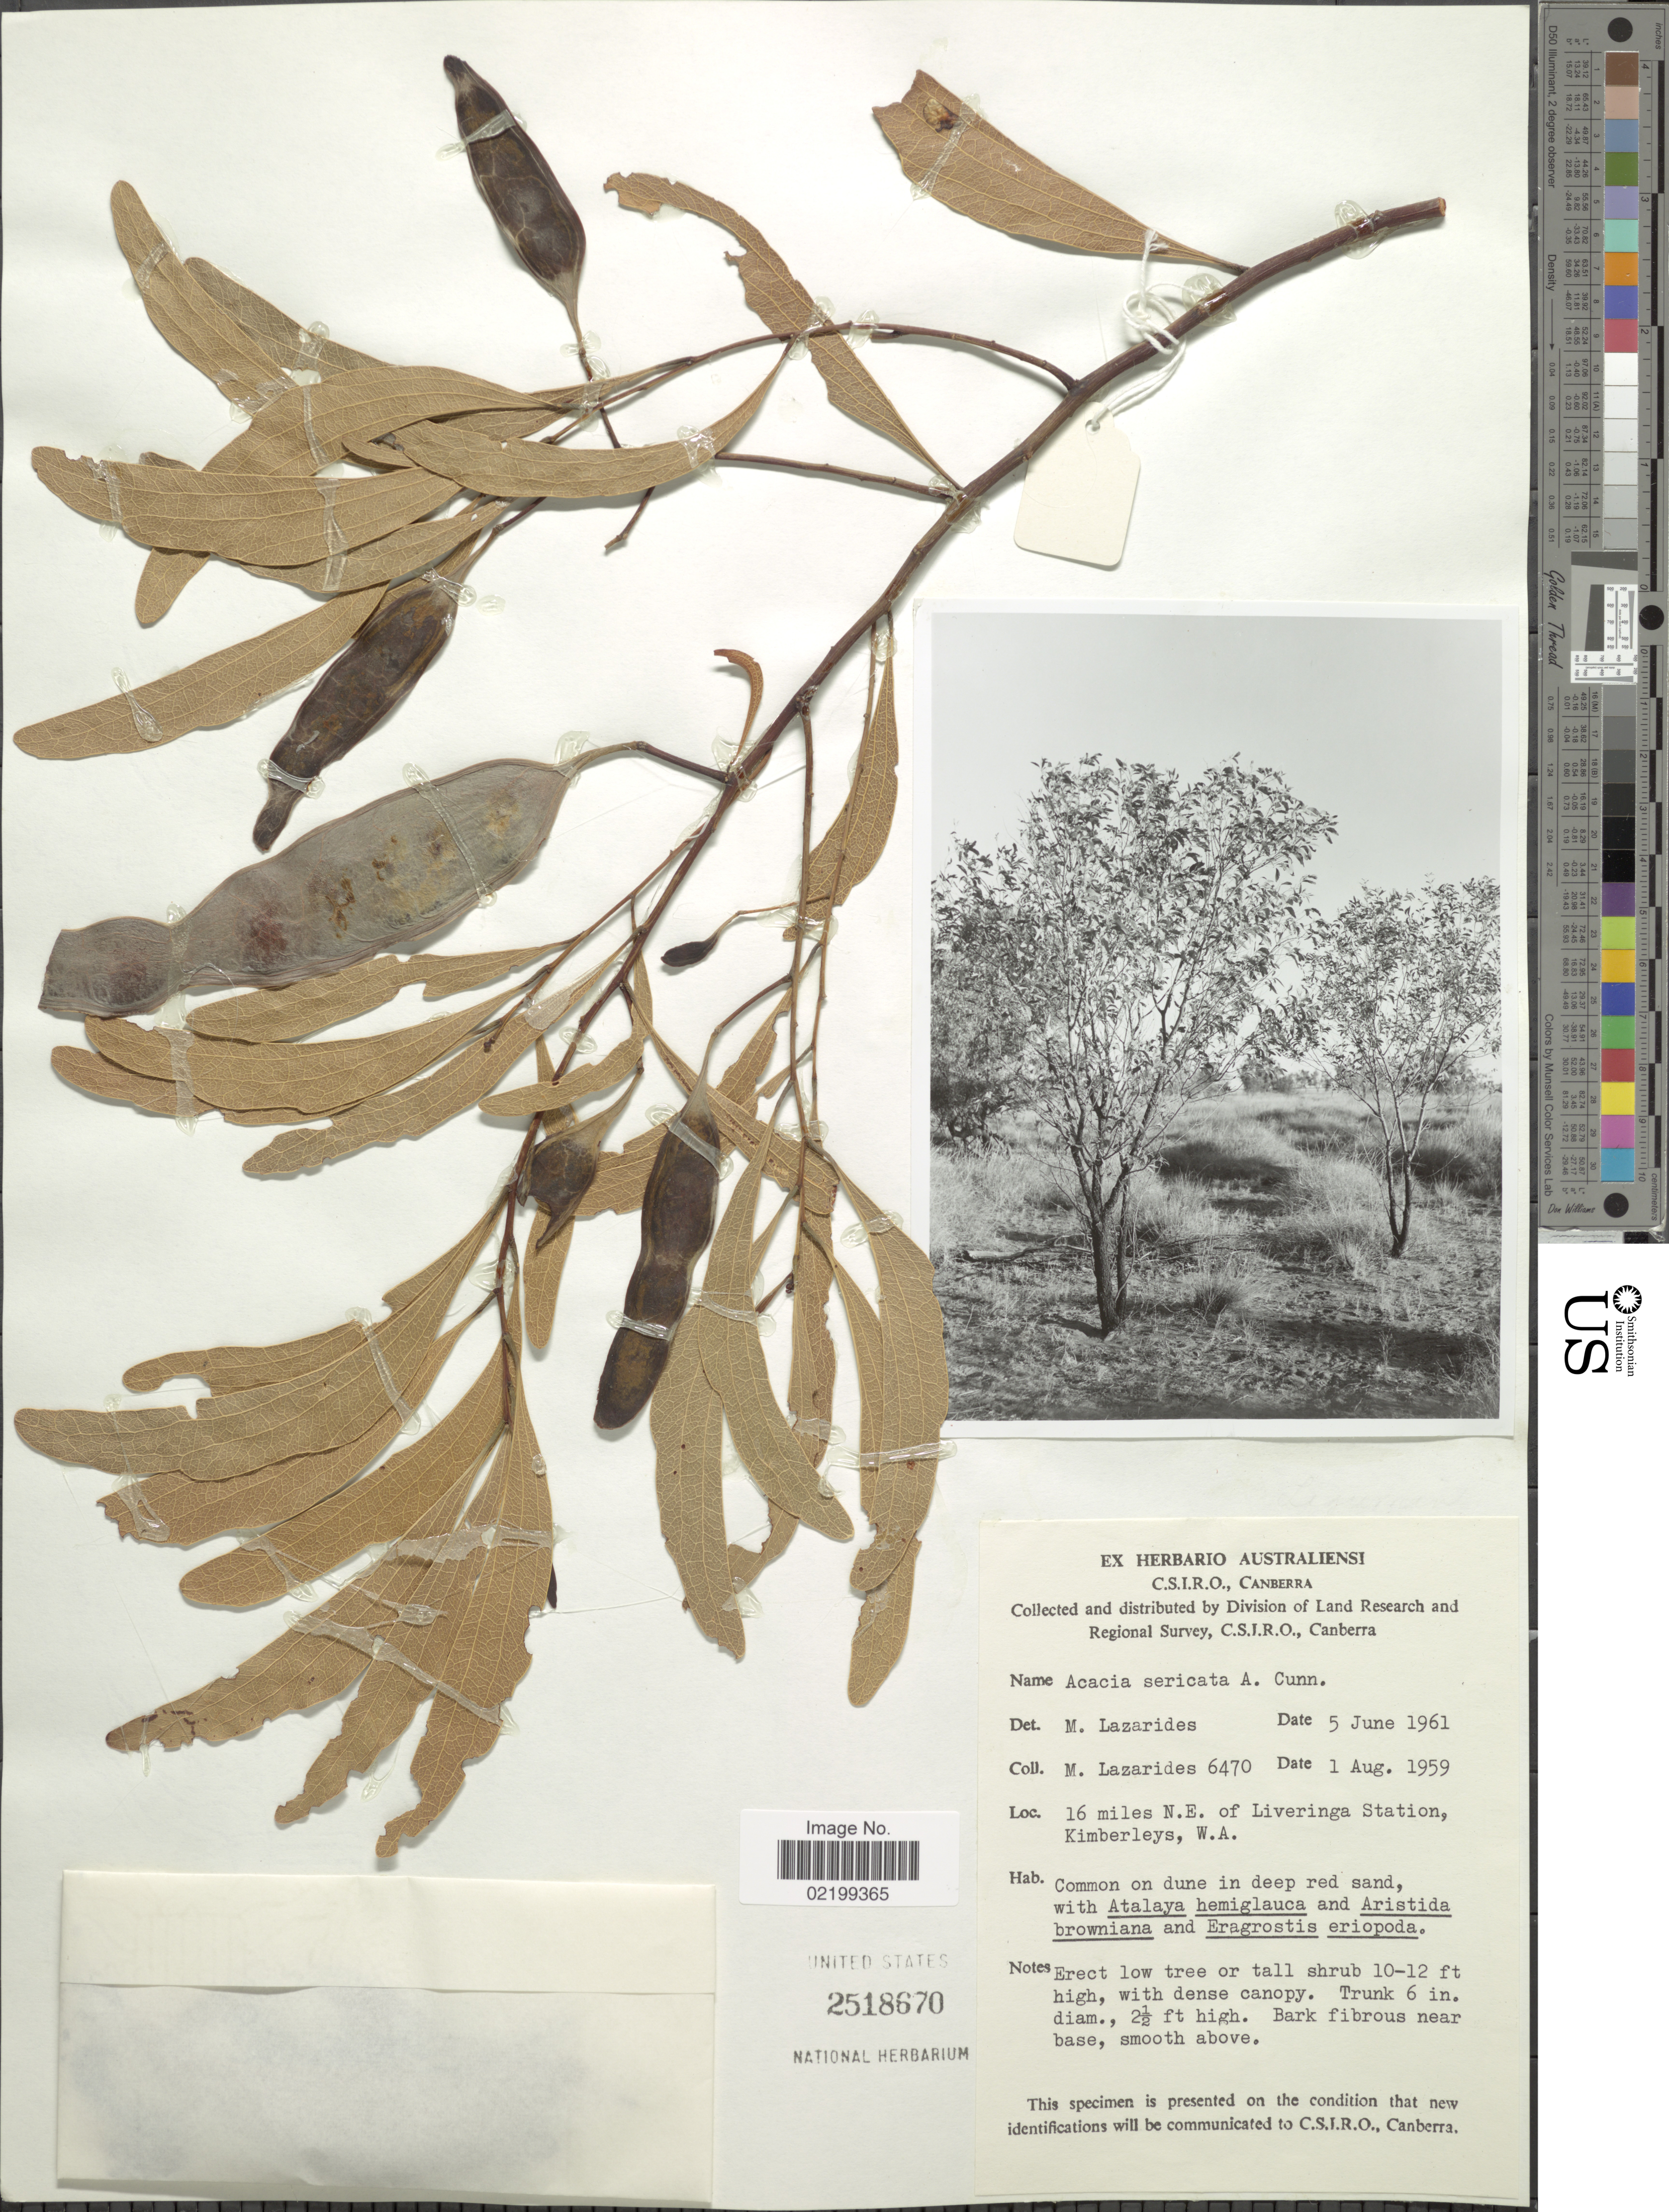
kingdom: Plantae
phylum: Tracheophyta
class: Magnoliopsida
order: Fabales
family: Fabaceae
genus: Acacia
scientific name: Acacia sericata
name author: Benth.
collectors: M. Lazarides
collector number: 6470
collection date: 1959-08-01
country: Australia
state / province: Western Australia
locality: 16 miles N.E. of Liveringa Station, Kimberleys, common on dune in deep red sand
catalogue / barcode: US 2518670